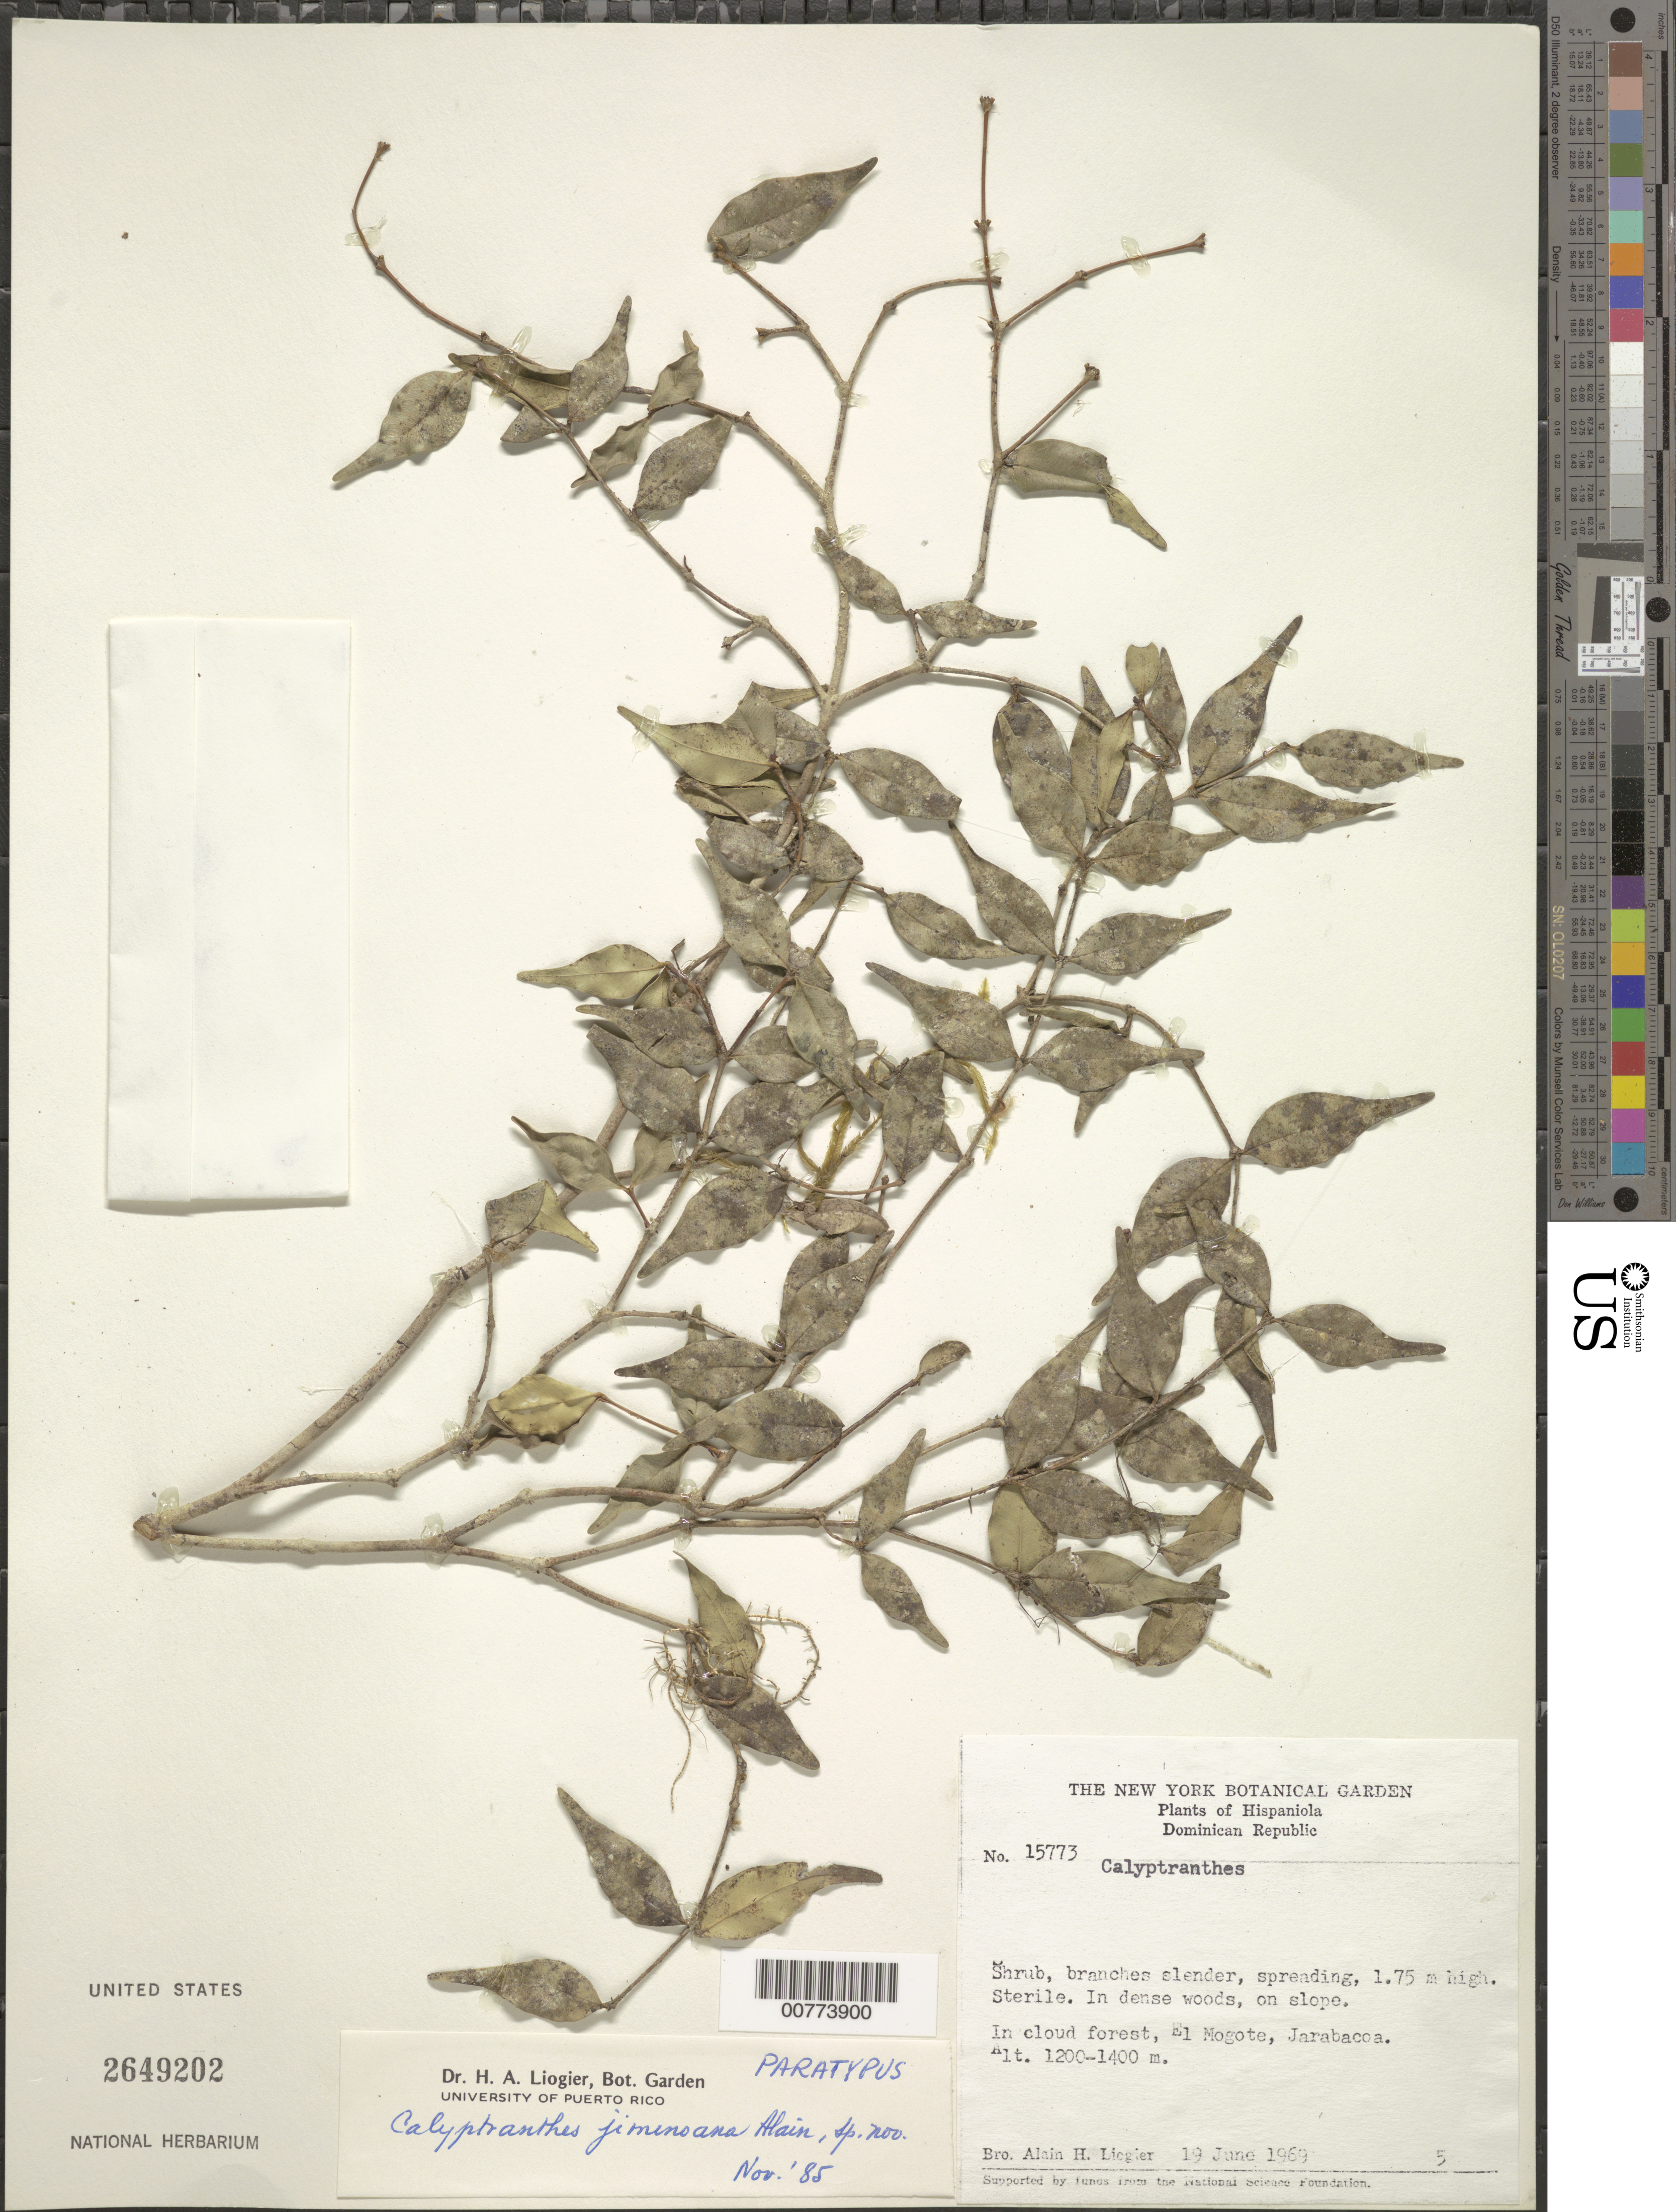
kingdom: Plantae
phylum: Tracheophyta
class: Magnoliopsida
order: Myrtales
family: Myrtaceae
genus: Myrcia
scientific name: Myrcia jimenoana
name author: (Alain) K. Campbell & Peguero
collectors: A. H. Liogier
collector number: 15773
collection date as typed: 19 Jun 1969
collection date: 1969-06-19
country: Dominican Republic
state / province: La Vega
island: Hispaniola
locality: Jarabacoa, El Mogote.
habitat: Cloud forest, dense woods, on slope.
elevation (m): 1200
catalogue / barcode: US 2649202